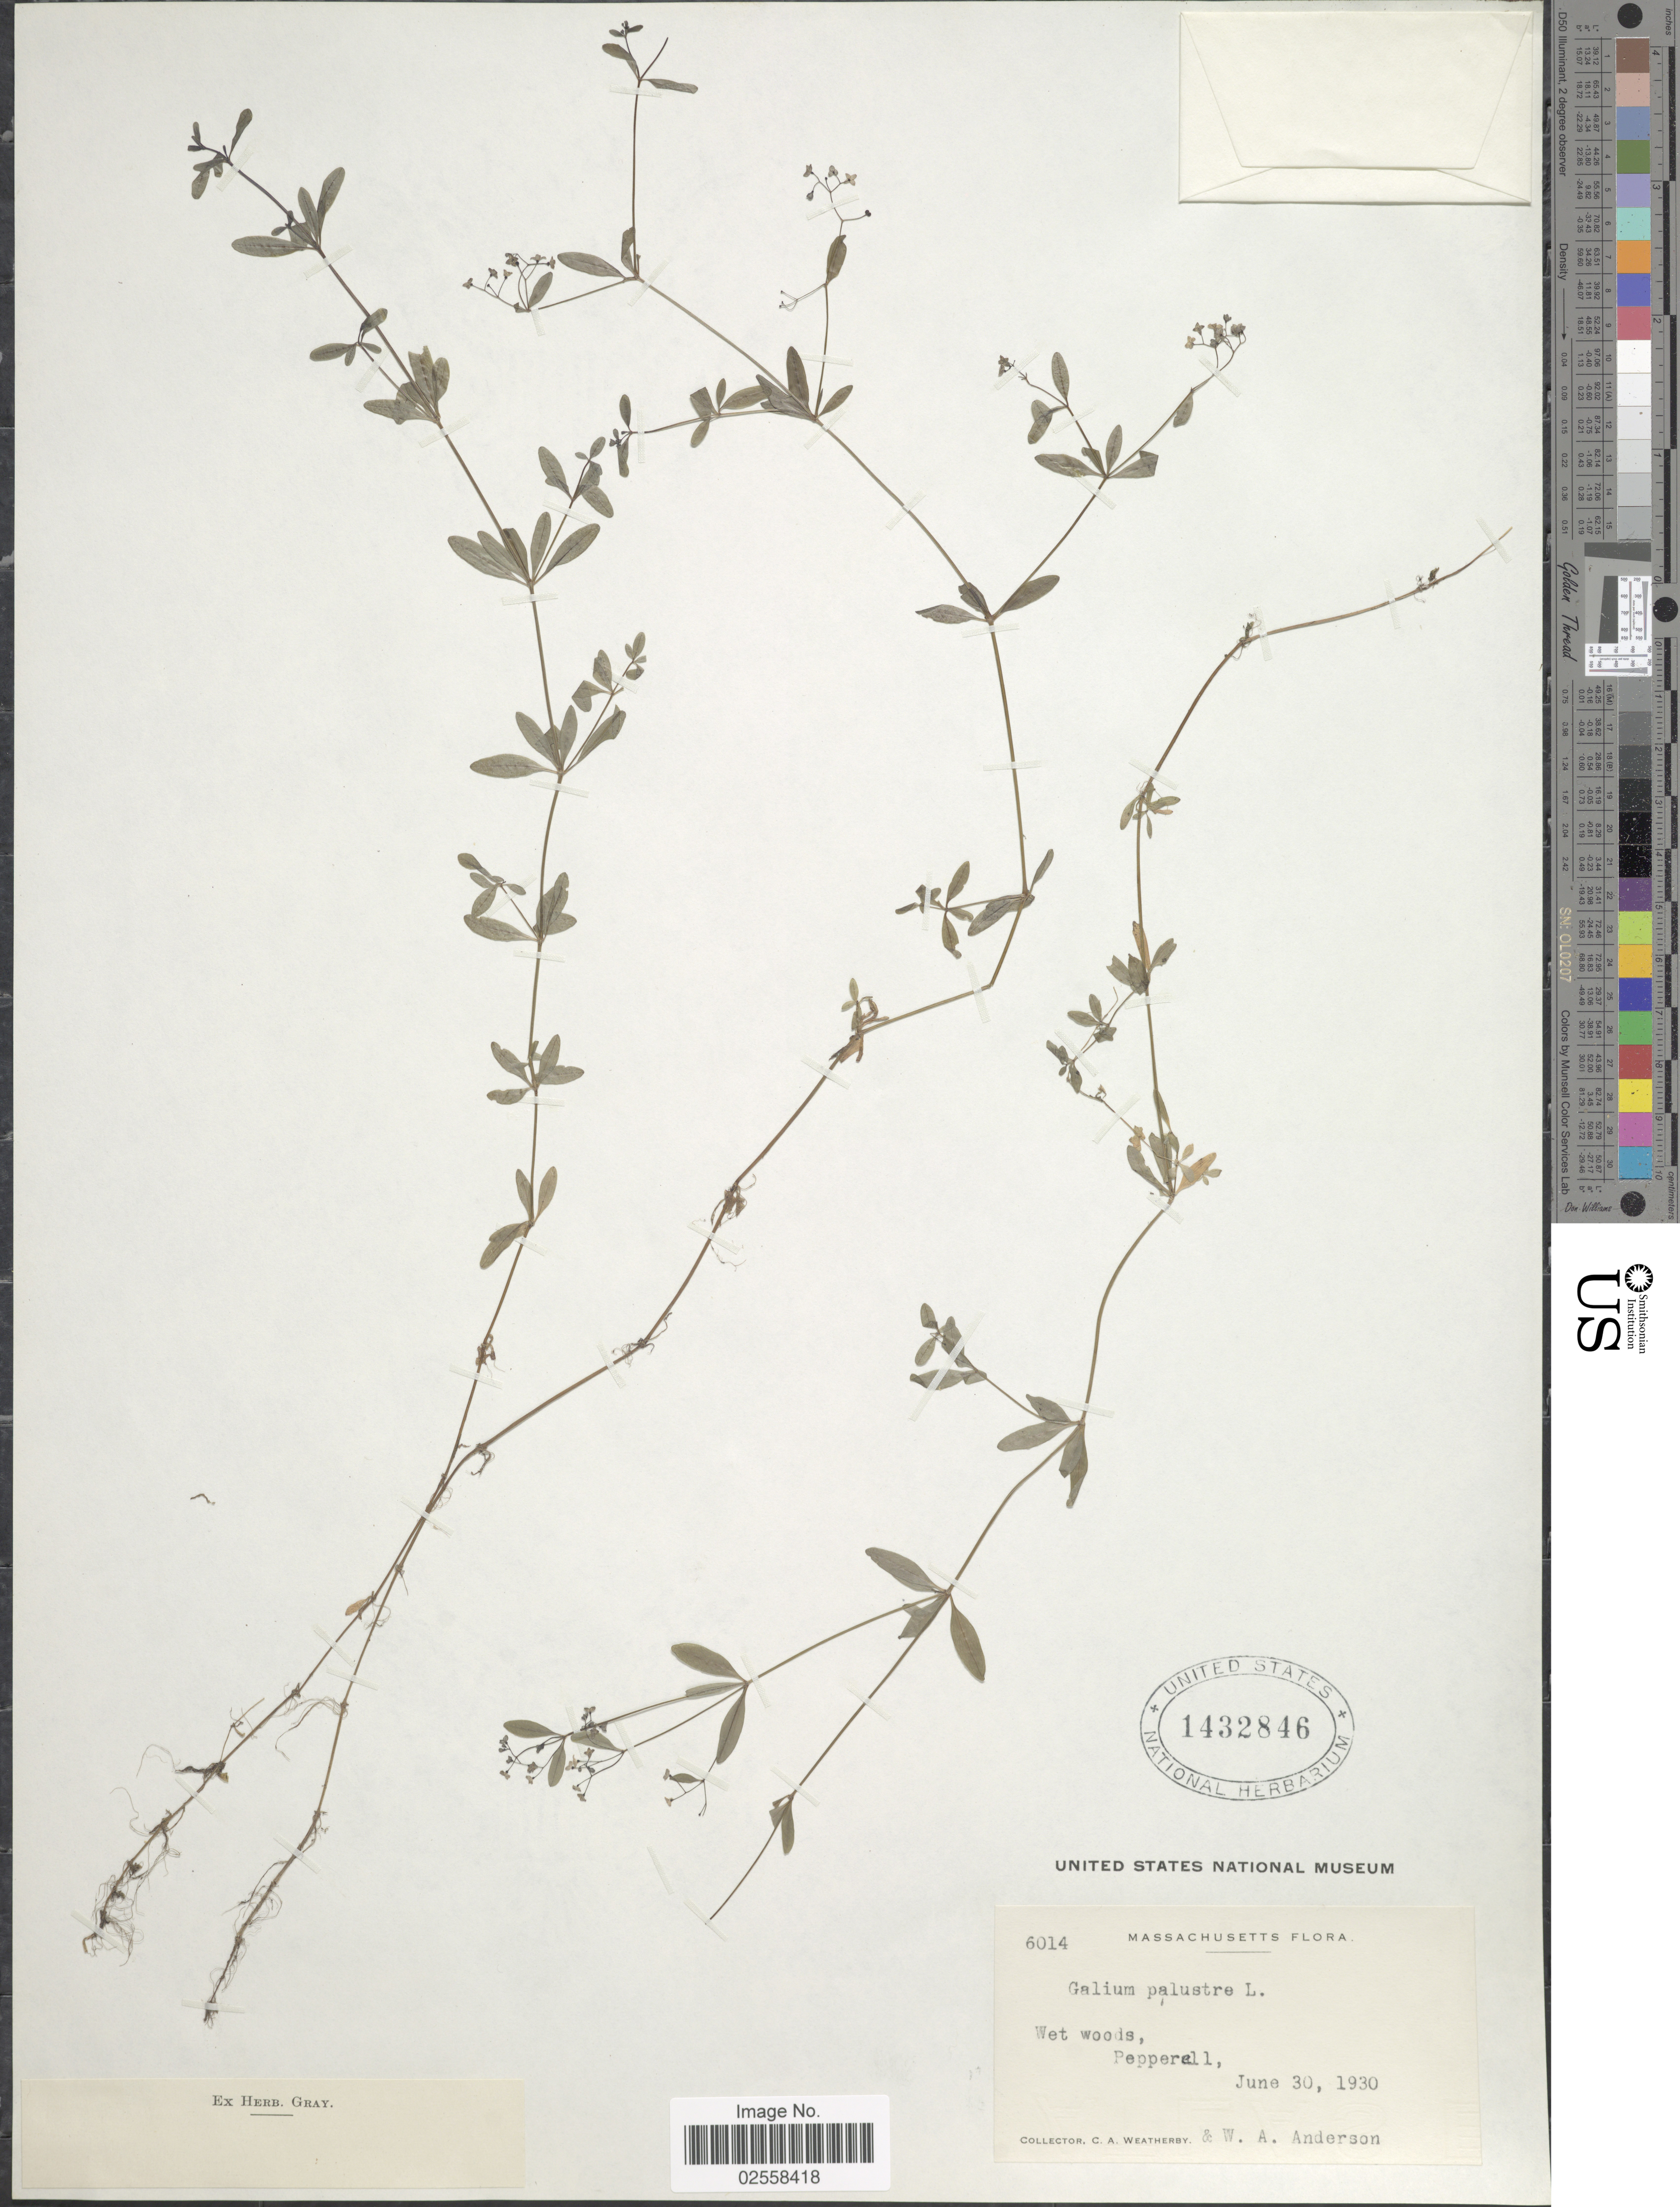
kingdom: Plantae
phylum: Tracheophyta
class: Magnoliopsida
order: Gentianales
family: Rubiaceae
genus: Galium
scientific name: Galium plumosum subsp. plumosum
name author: Rusby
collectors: C. A. Weatherby & W. A. Anderson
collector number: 6014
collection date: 1930-06-30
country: United States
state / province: Massachusetts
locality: Pepperell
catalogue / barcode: US 1432846